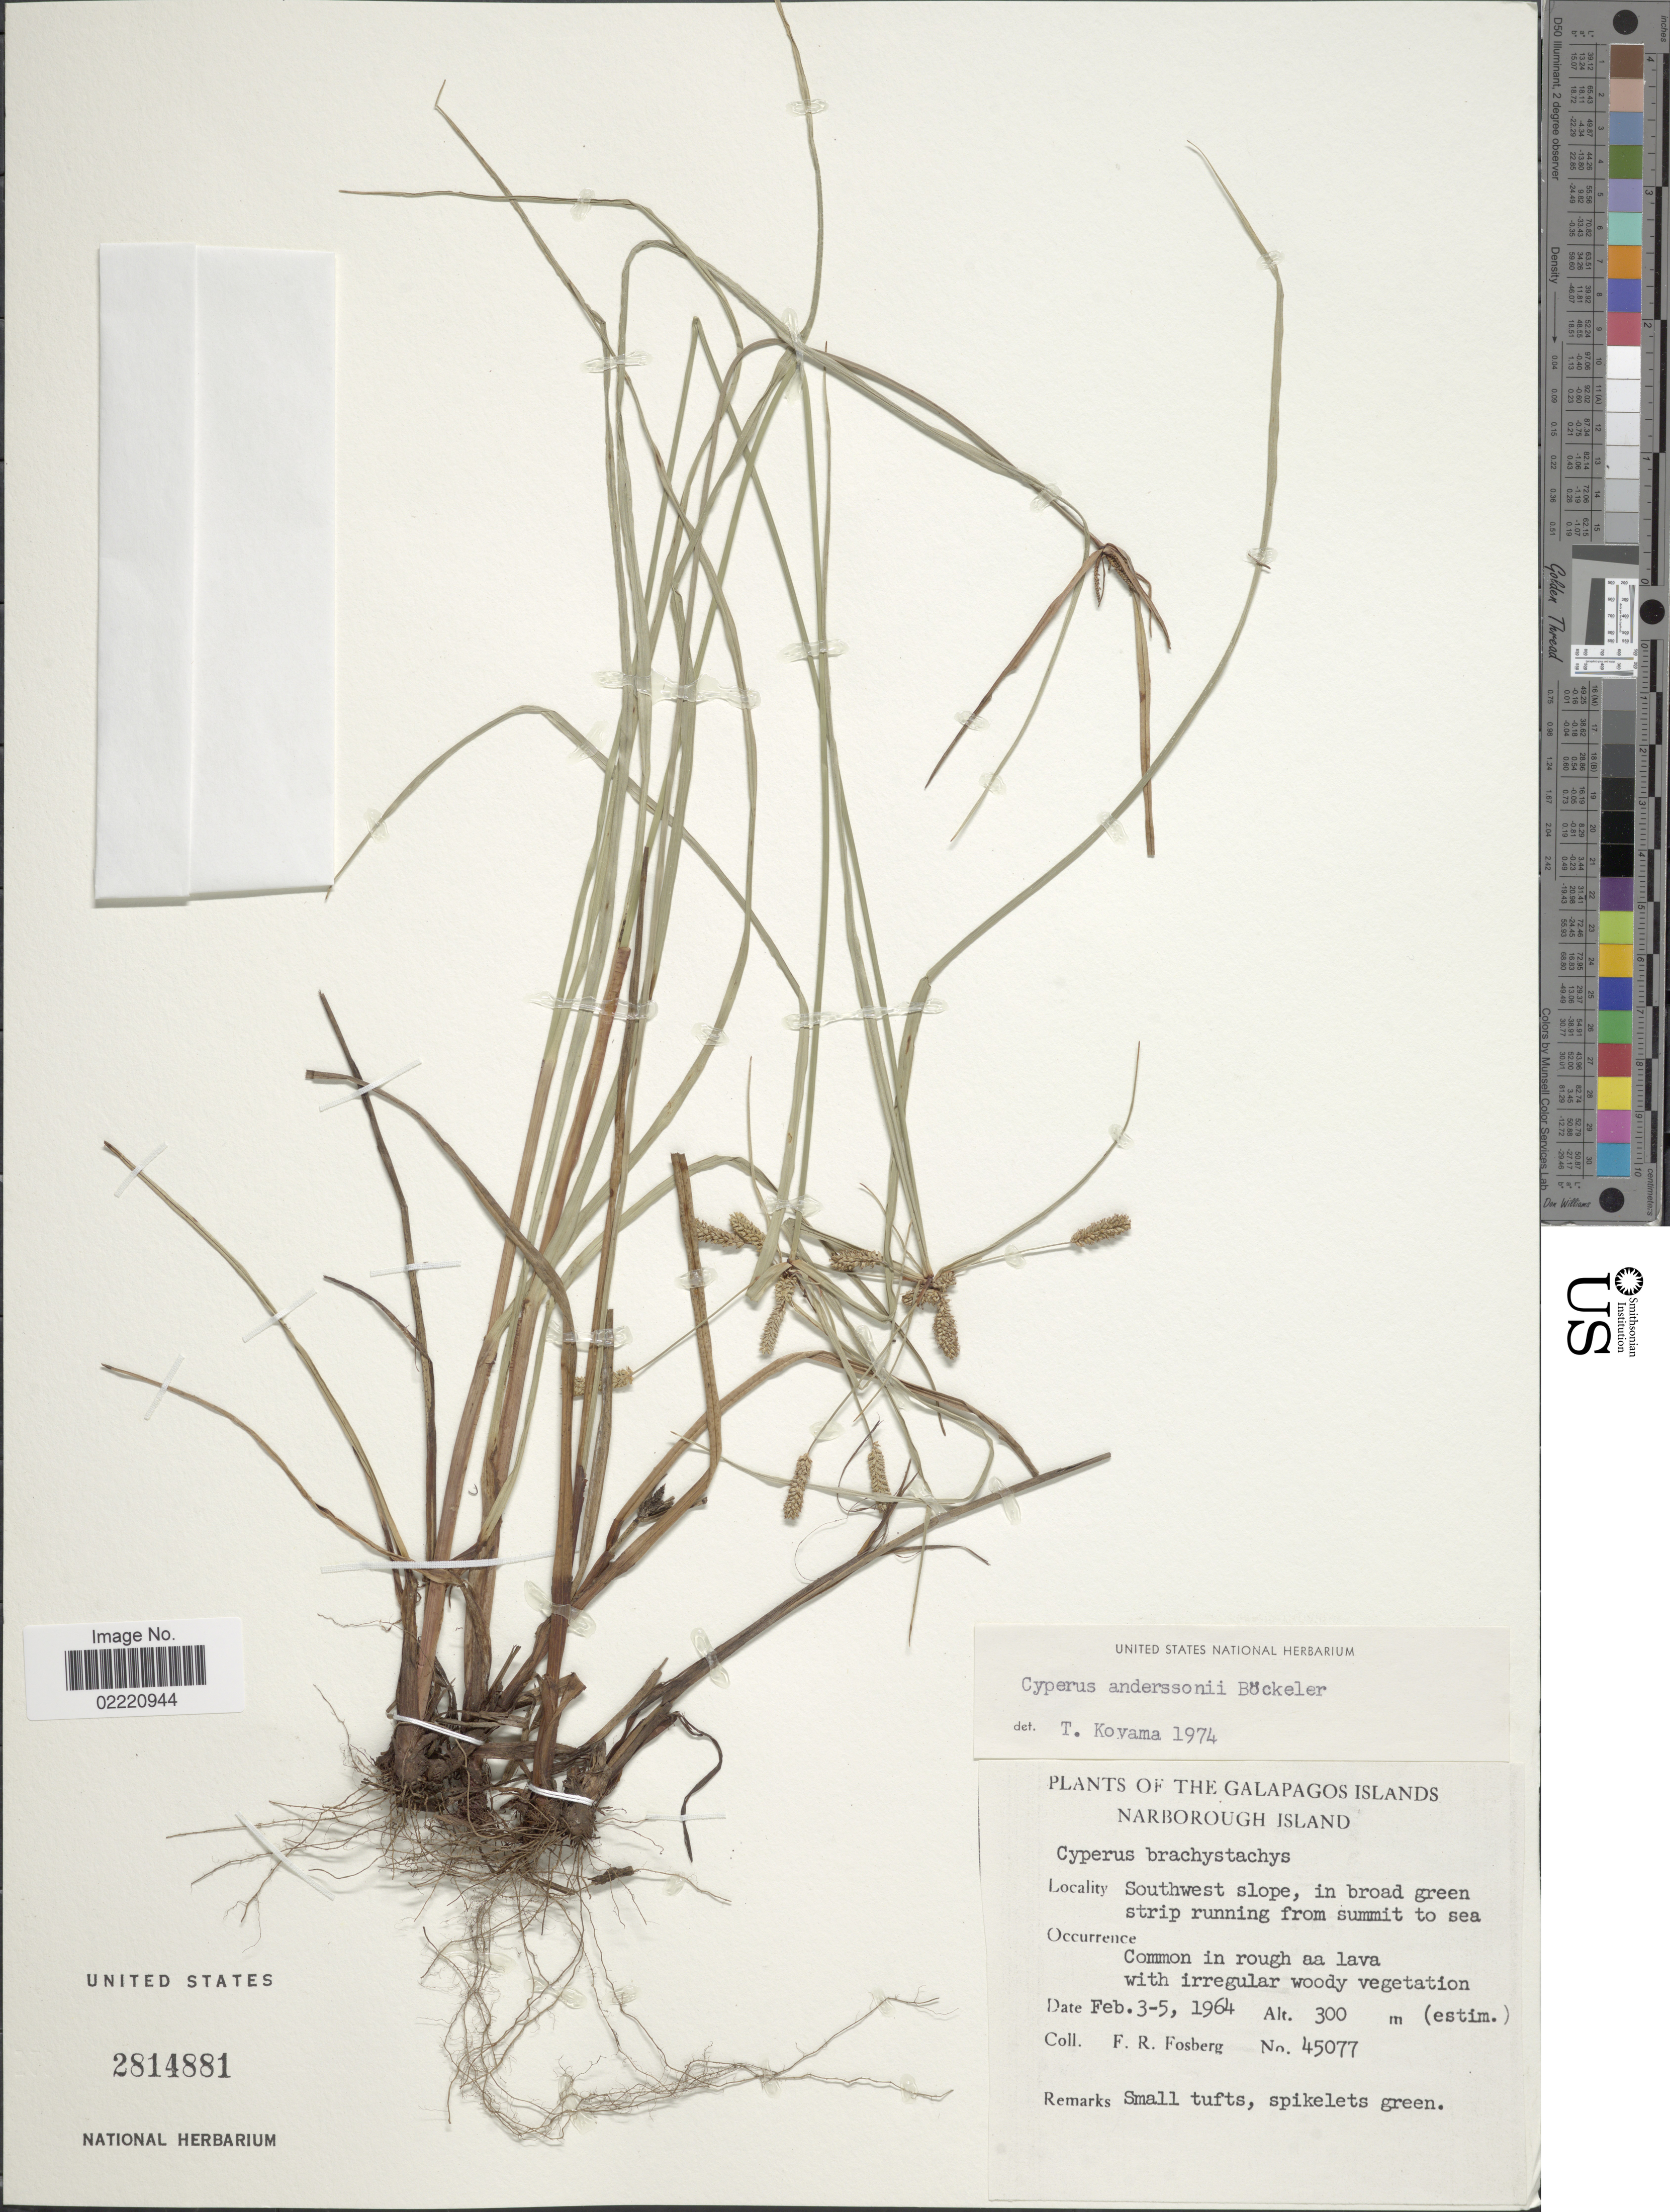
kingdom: Plantae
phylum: Tracheophyta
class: Liliopsida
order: Poales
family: Cyperaceae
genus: Cyperus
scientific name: Cyperus anderssonii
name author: Boeckeler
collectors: F. R. Fosberg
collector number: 45077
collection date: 1964-02-03/1964-02-05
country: Ecuador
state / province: Colón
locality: The Galapagos Islands, Narborough Island, Southwest slope, in broad green strip runnin from summit to sea.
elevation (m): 300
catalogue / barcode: US 2814881